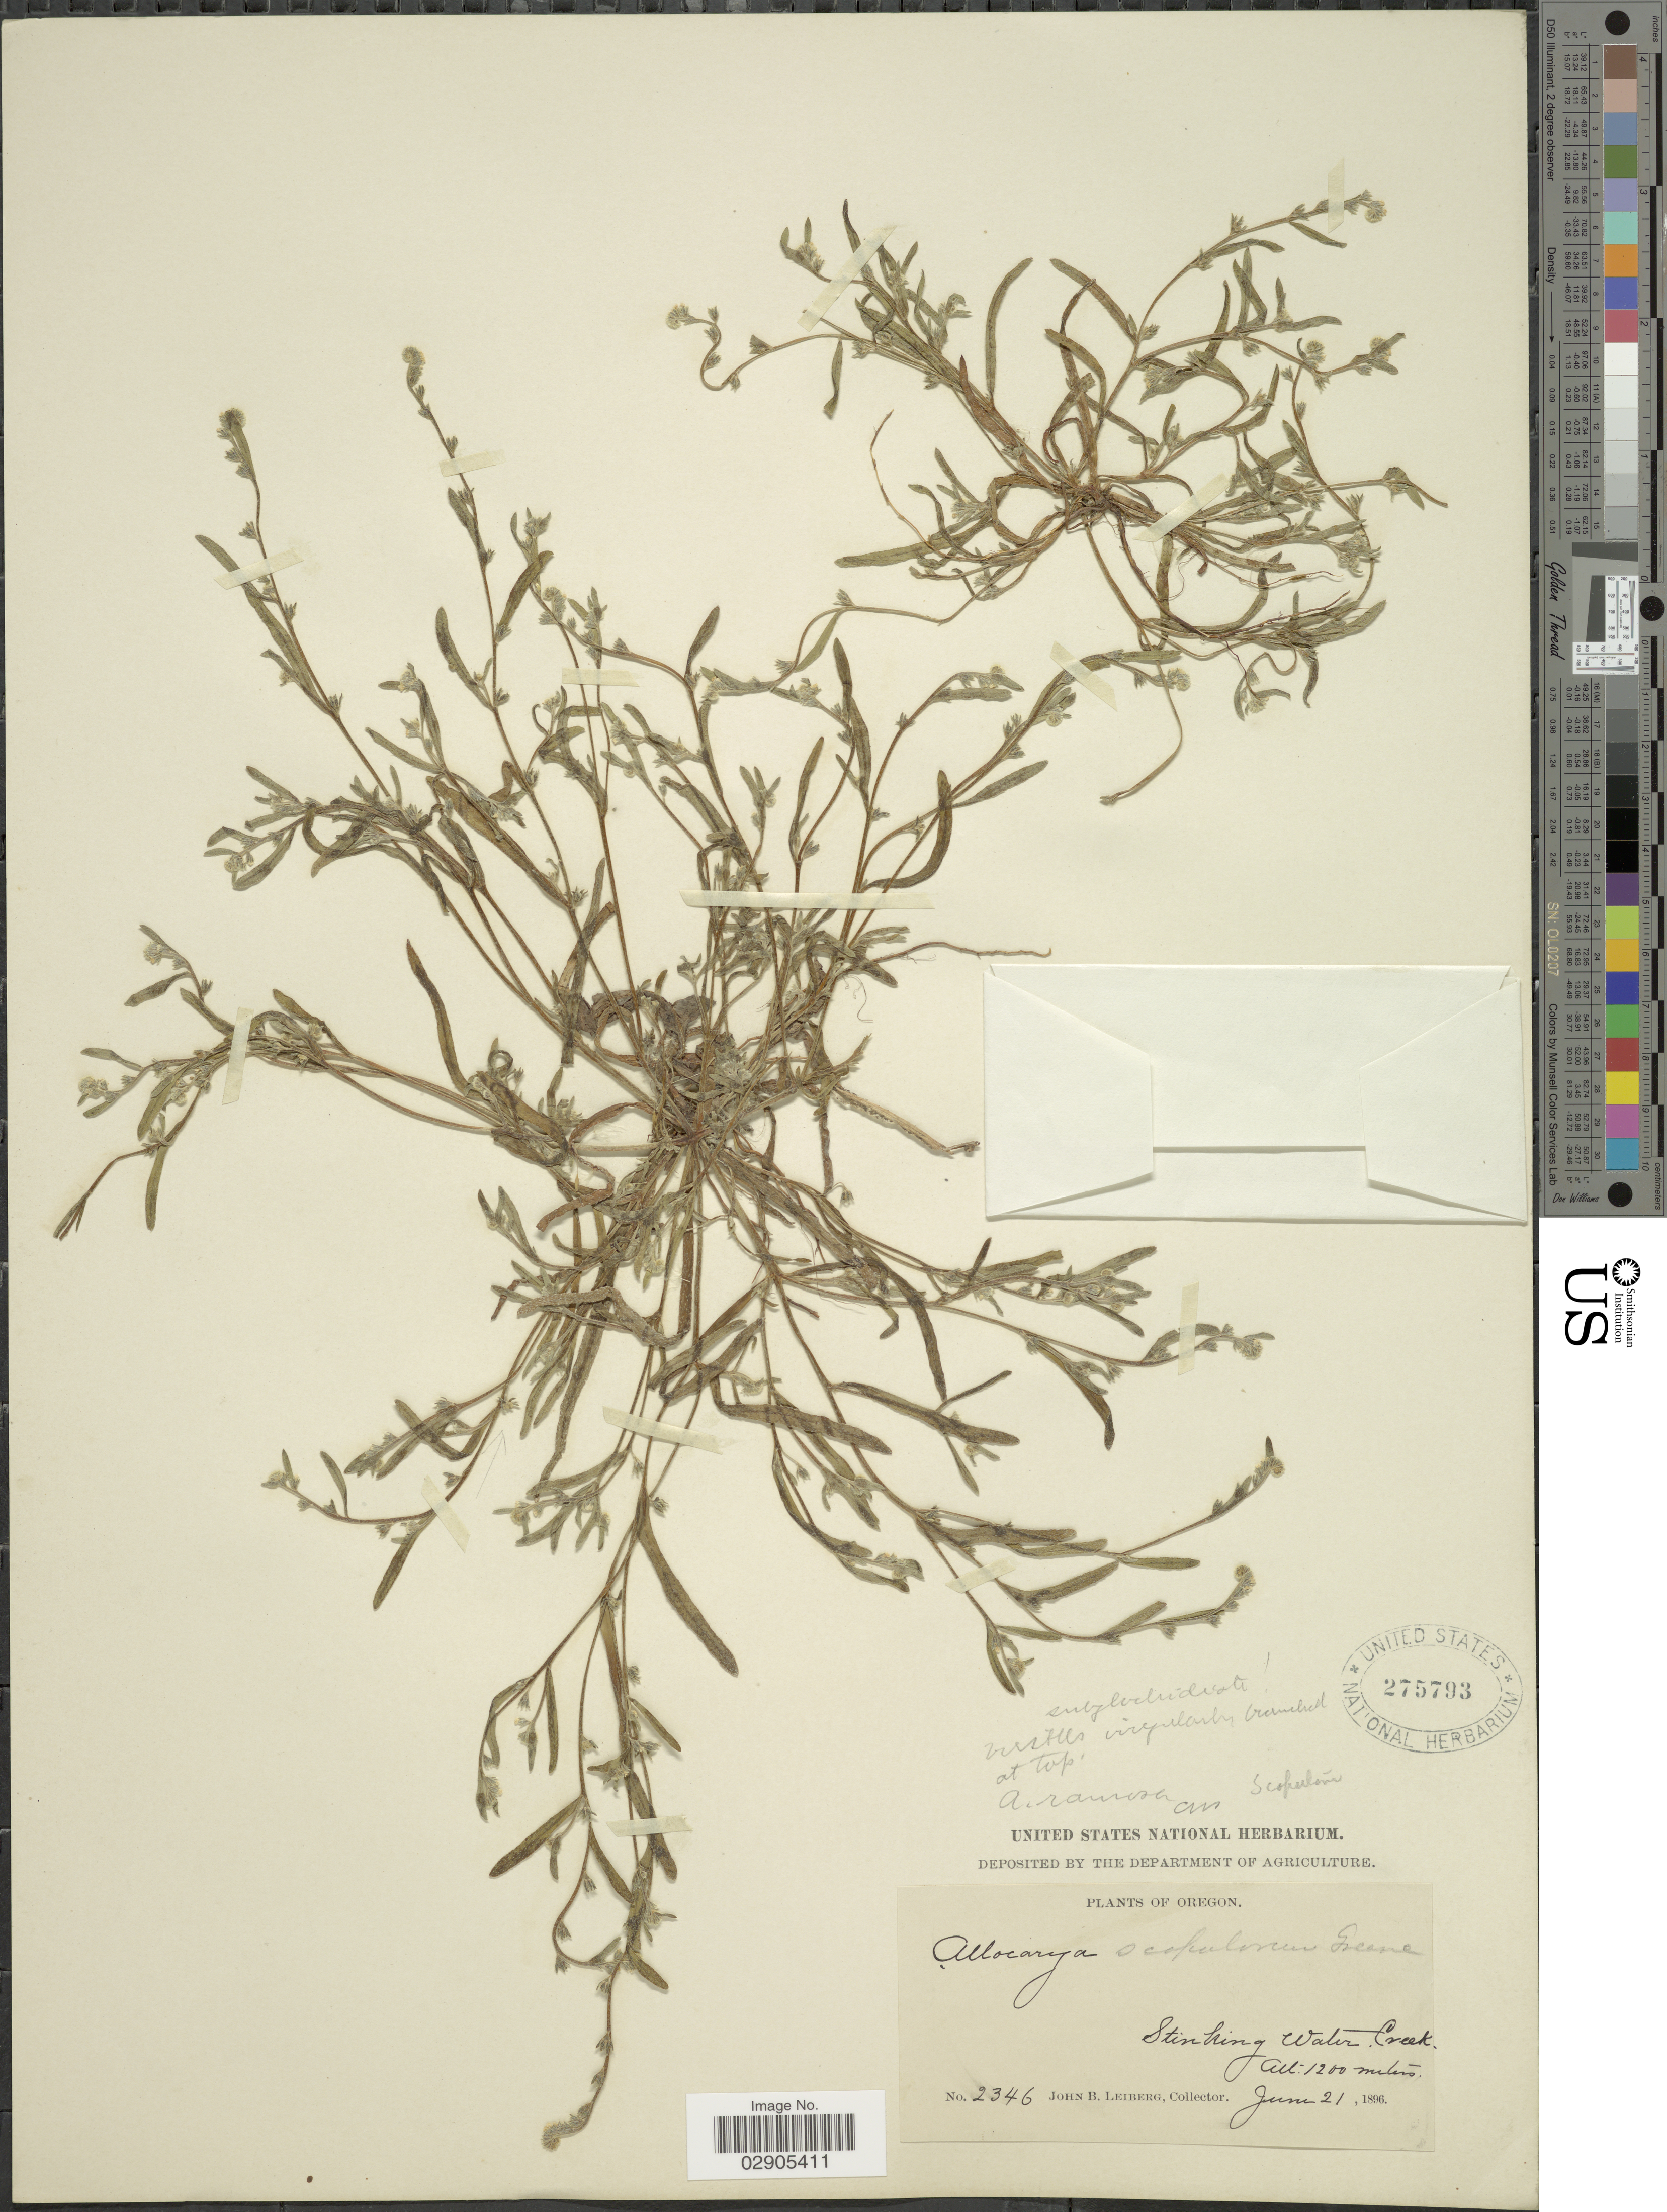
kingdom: Plantae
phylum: Tracheophyta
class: Magnoliopsida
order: Boraginales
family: Boraginaceae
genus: Allocarya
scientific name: Allocarya ramosa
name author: Piper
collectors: J. B. Leiberg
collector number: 2346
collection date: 1896-06-21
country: United States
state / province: Oregon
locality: Stinking Water Creek.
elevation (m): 1200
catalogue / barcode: US 275793